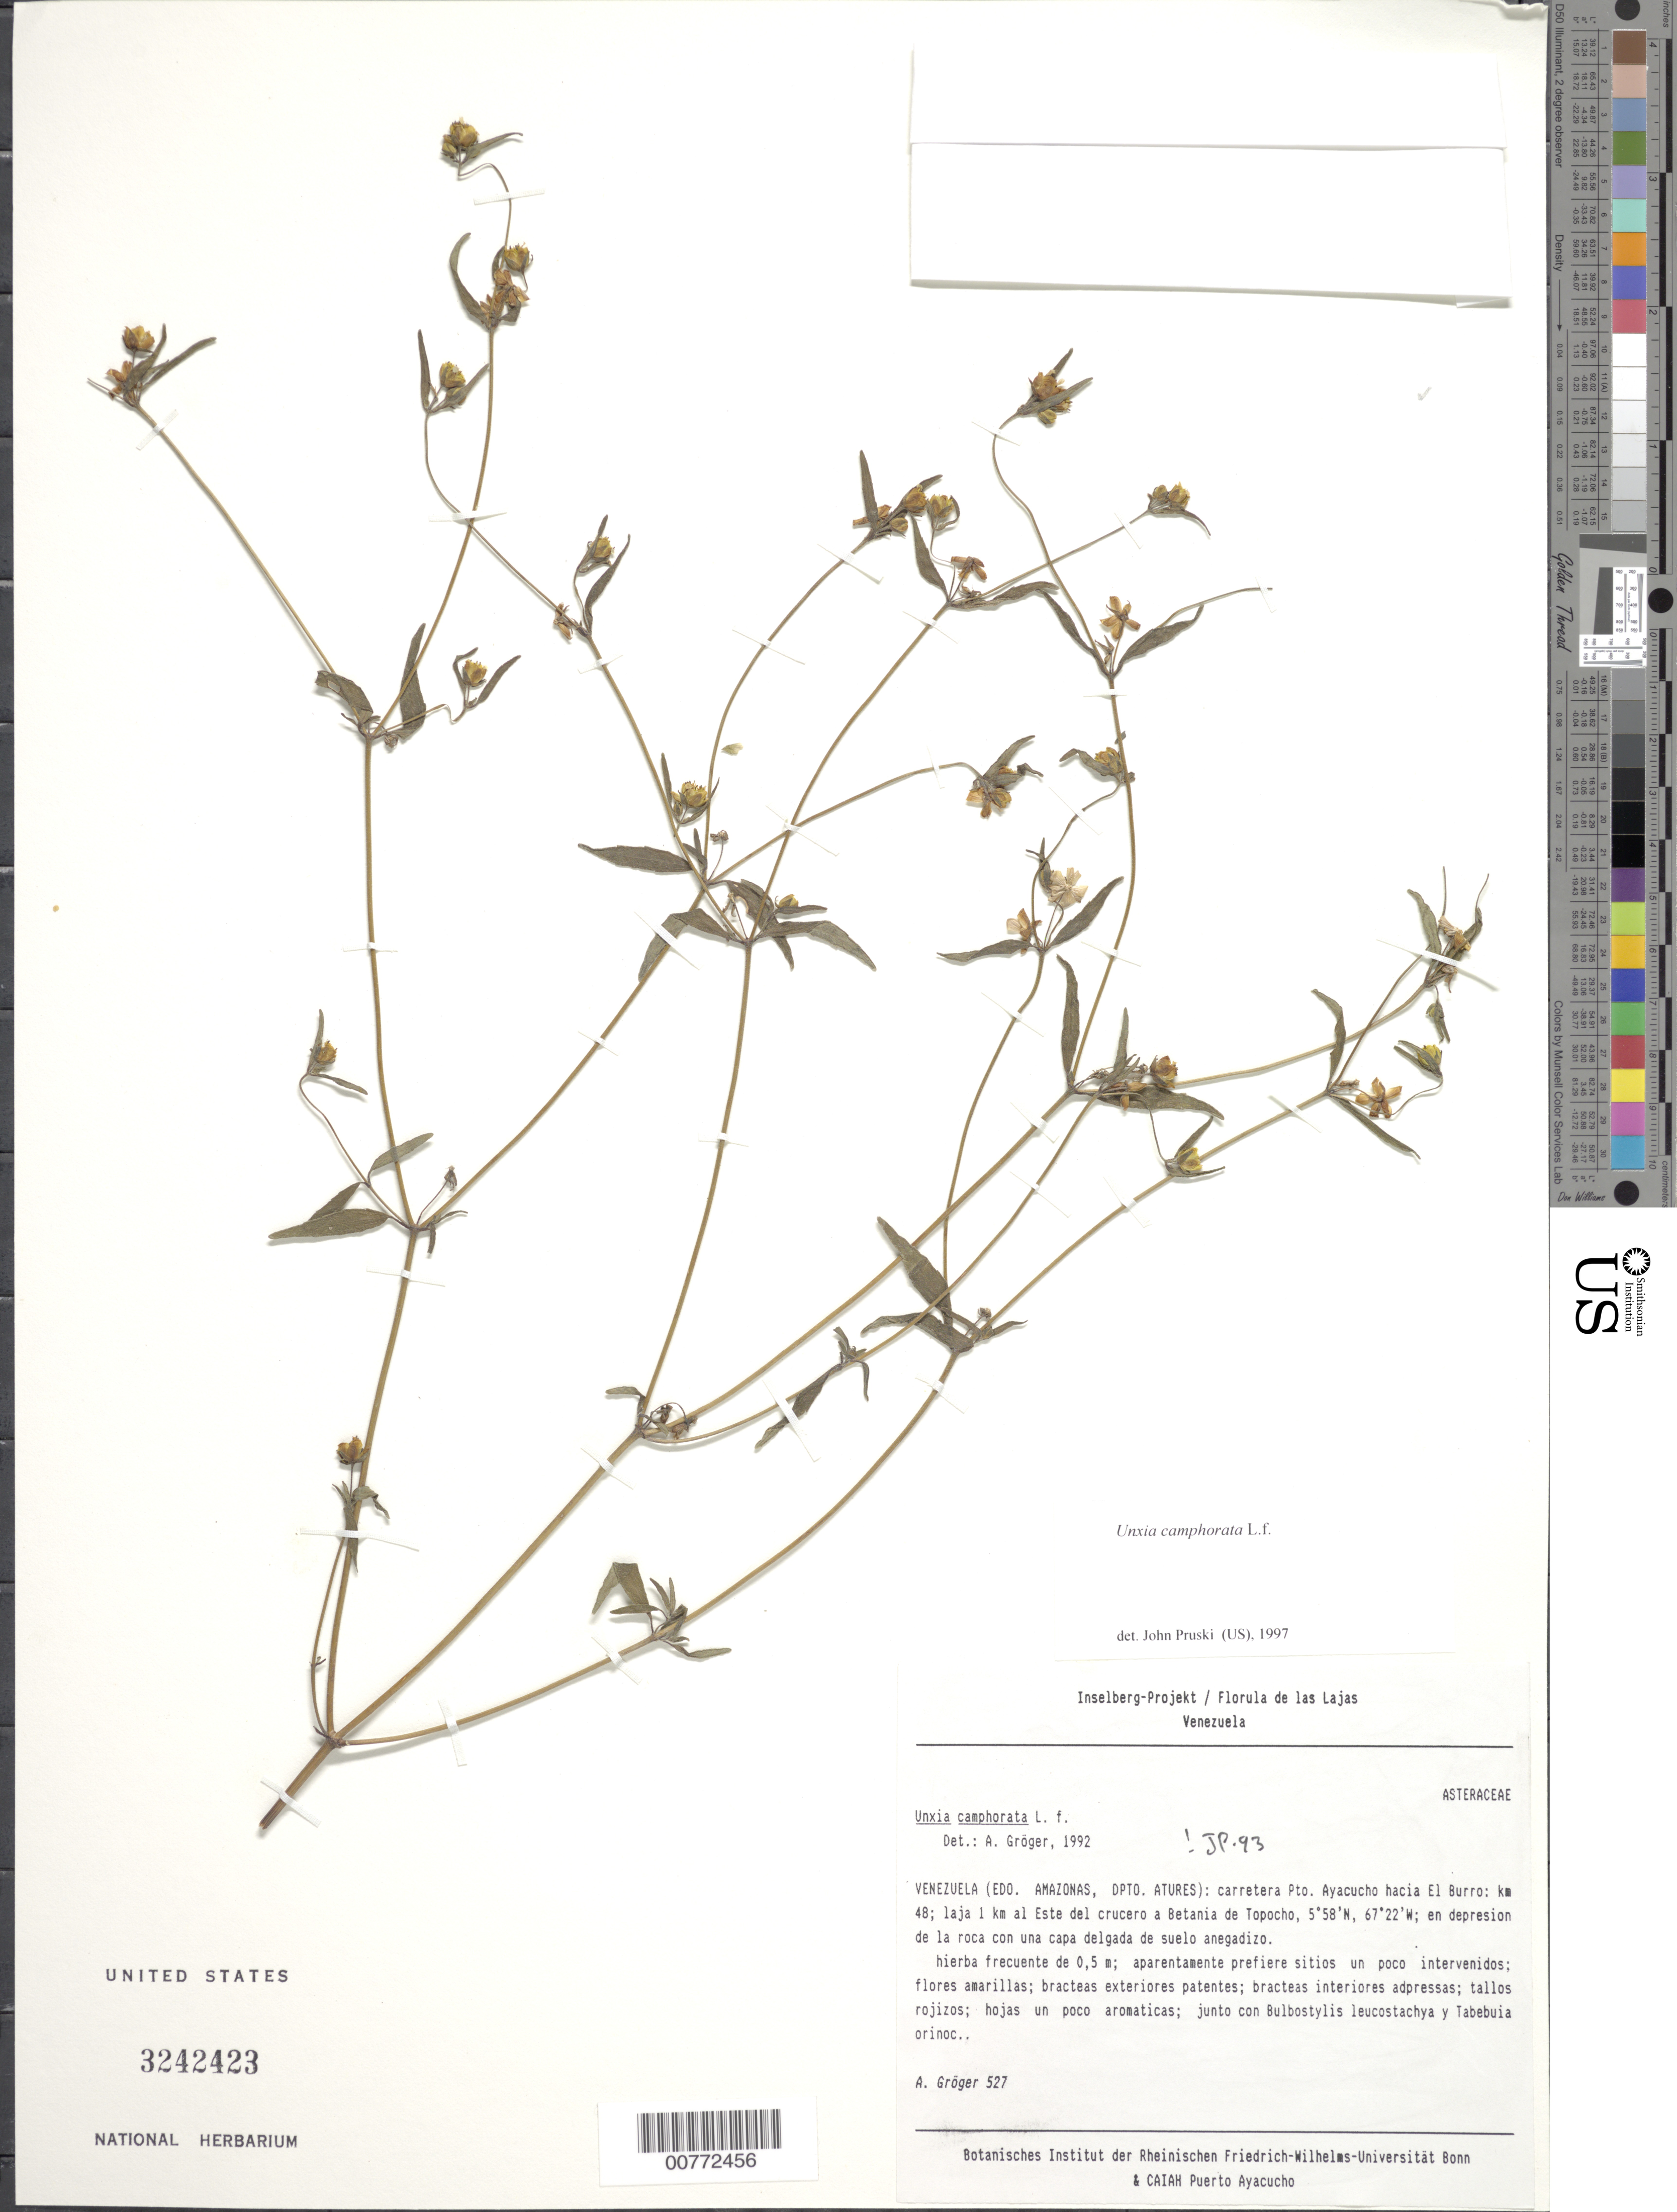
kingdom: Plantae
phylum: Tracheophyta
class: Magnoliopsida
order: Asterales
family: Asteraceae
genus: Unxia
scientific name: Unxia camphorata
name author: L. f.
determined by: Pruski, J. F.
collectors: A. Gröger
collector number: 527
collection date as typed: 6-May-92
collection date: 1992-05-06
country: Venezuela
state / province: Amazonas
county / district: Atures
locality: Puerto Ayacucho to El Burru: km 48, east of the road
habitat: En depresion de la roca con una capa delgada de suelo anegadizo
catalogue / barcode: US 3242423